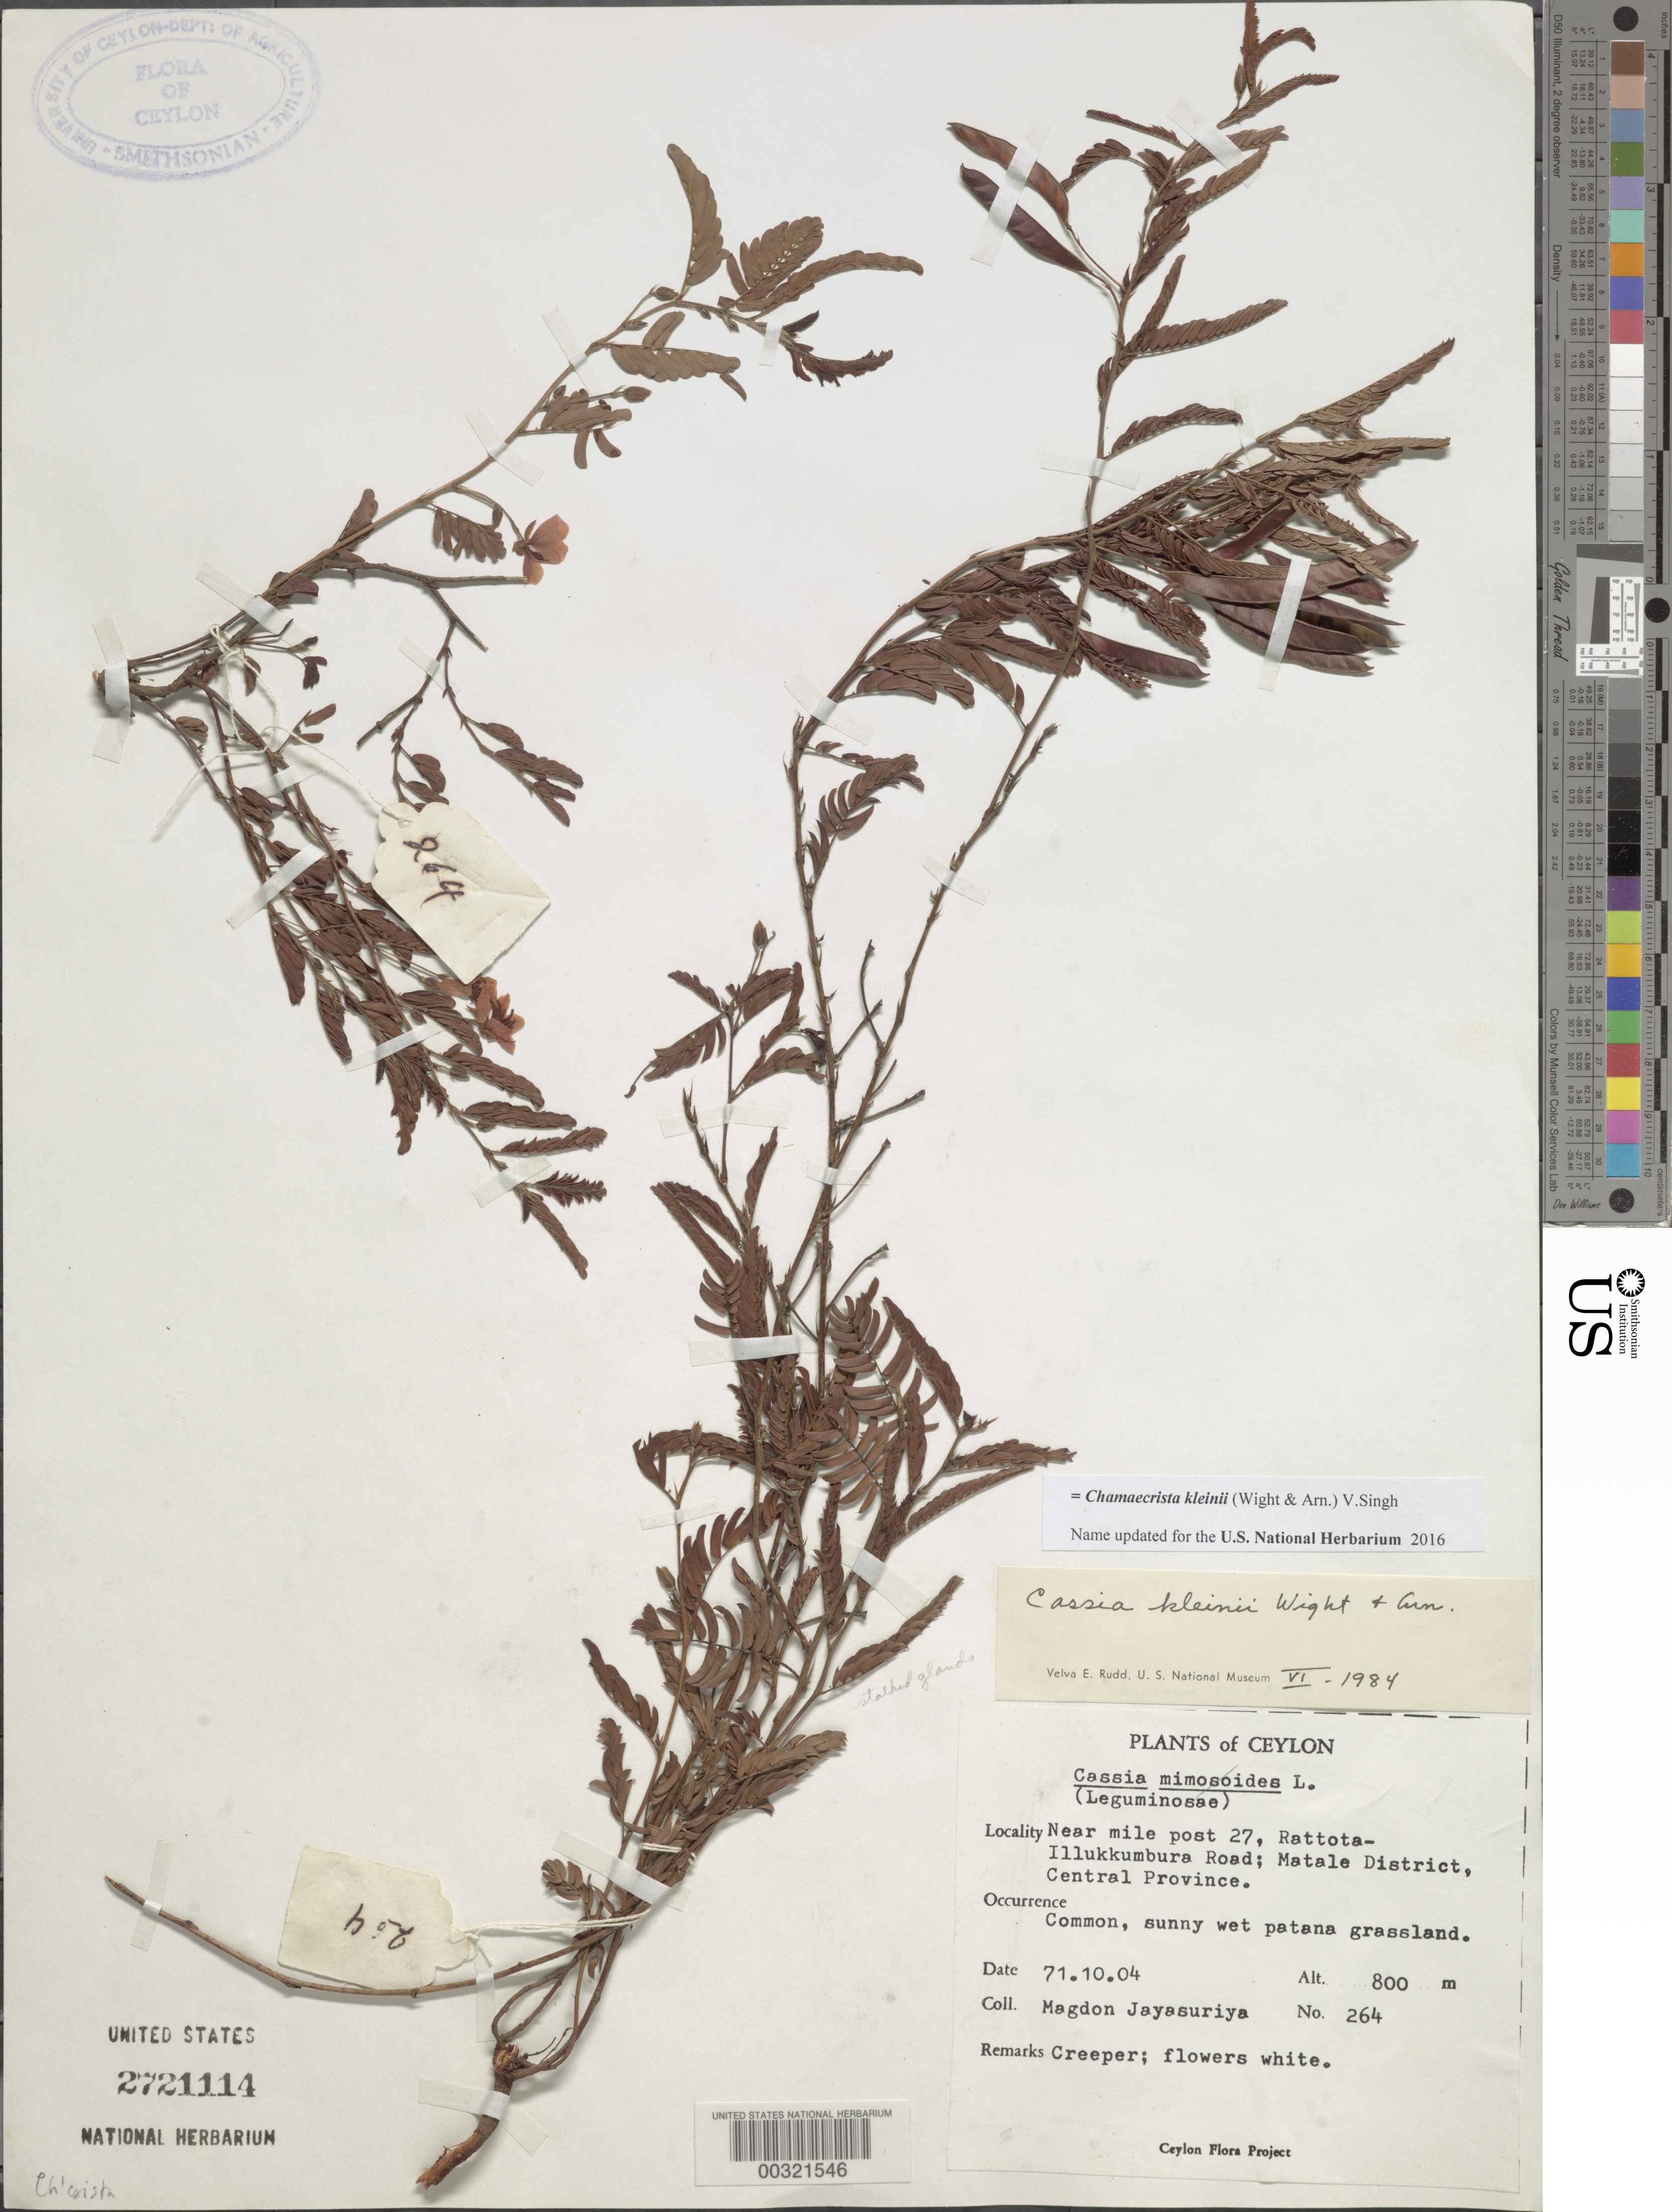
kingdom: Plantae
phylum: Tracheophyta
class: Magnoliopsida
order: Fabales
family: Fabaceae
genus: Chamaecrista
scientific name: Chamaecrista nictitans var. glabrata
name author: (Vogel) H.S. Irwin & Barneby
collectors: A. H. Jayasuriya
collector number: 264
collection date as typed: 10 Apr 1971 or 04 Oct 1971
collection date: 1971-04-10 or 1971-10-04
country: Sri Lanka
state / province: Central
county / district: Matale Dist.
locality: Near mile post 27, rattota-illukkumbra road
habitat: Sunny wet patana grassland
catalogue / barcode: US 2721114